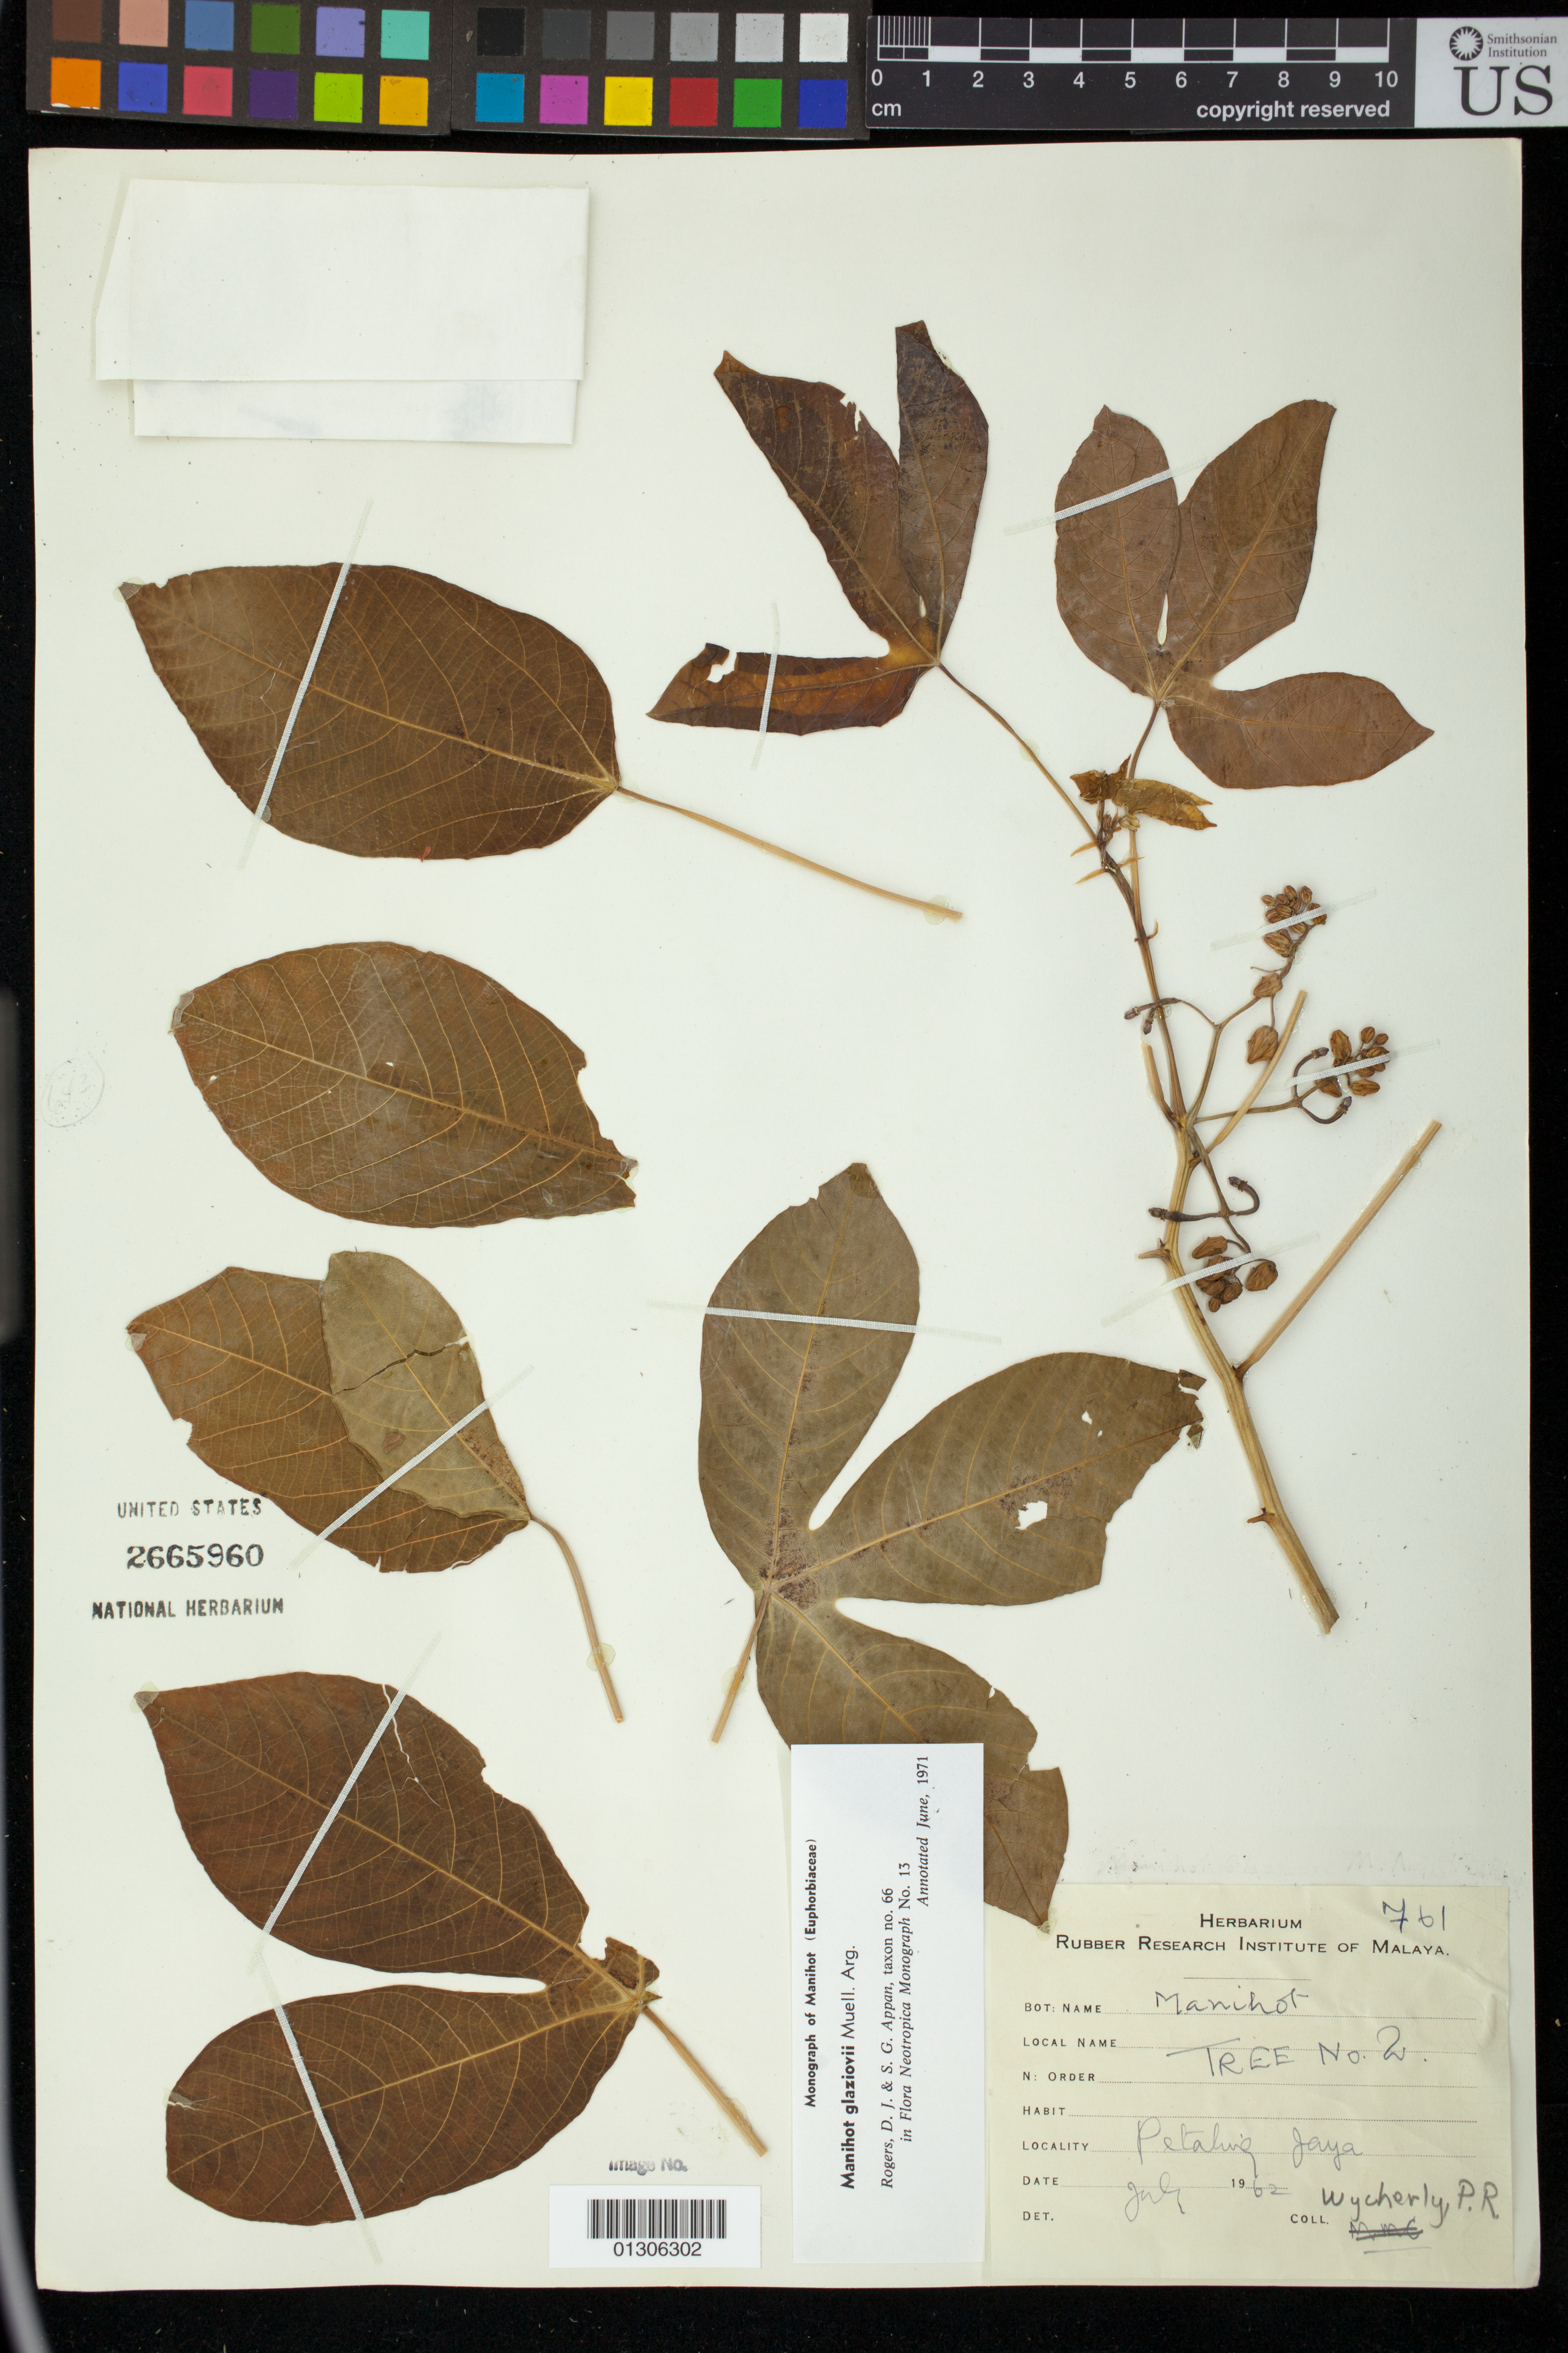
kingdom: Plantae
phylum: Tracheophyta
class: Magnoliopsida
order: Malpighiales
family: Euphorbiaceae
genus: Manihot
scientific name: Manihot glaziovii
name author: Müll. Arg.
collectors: P. Wycherly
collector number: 761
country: Malaysia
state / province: Selangor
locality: Petaling,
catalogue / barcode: US 2665960